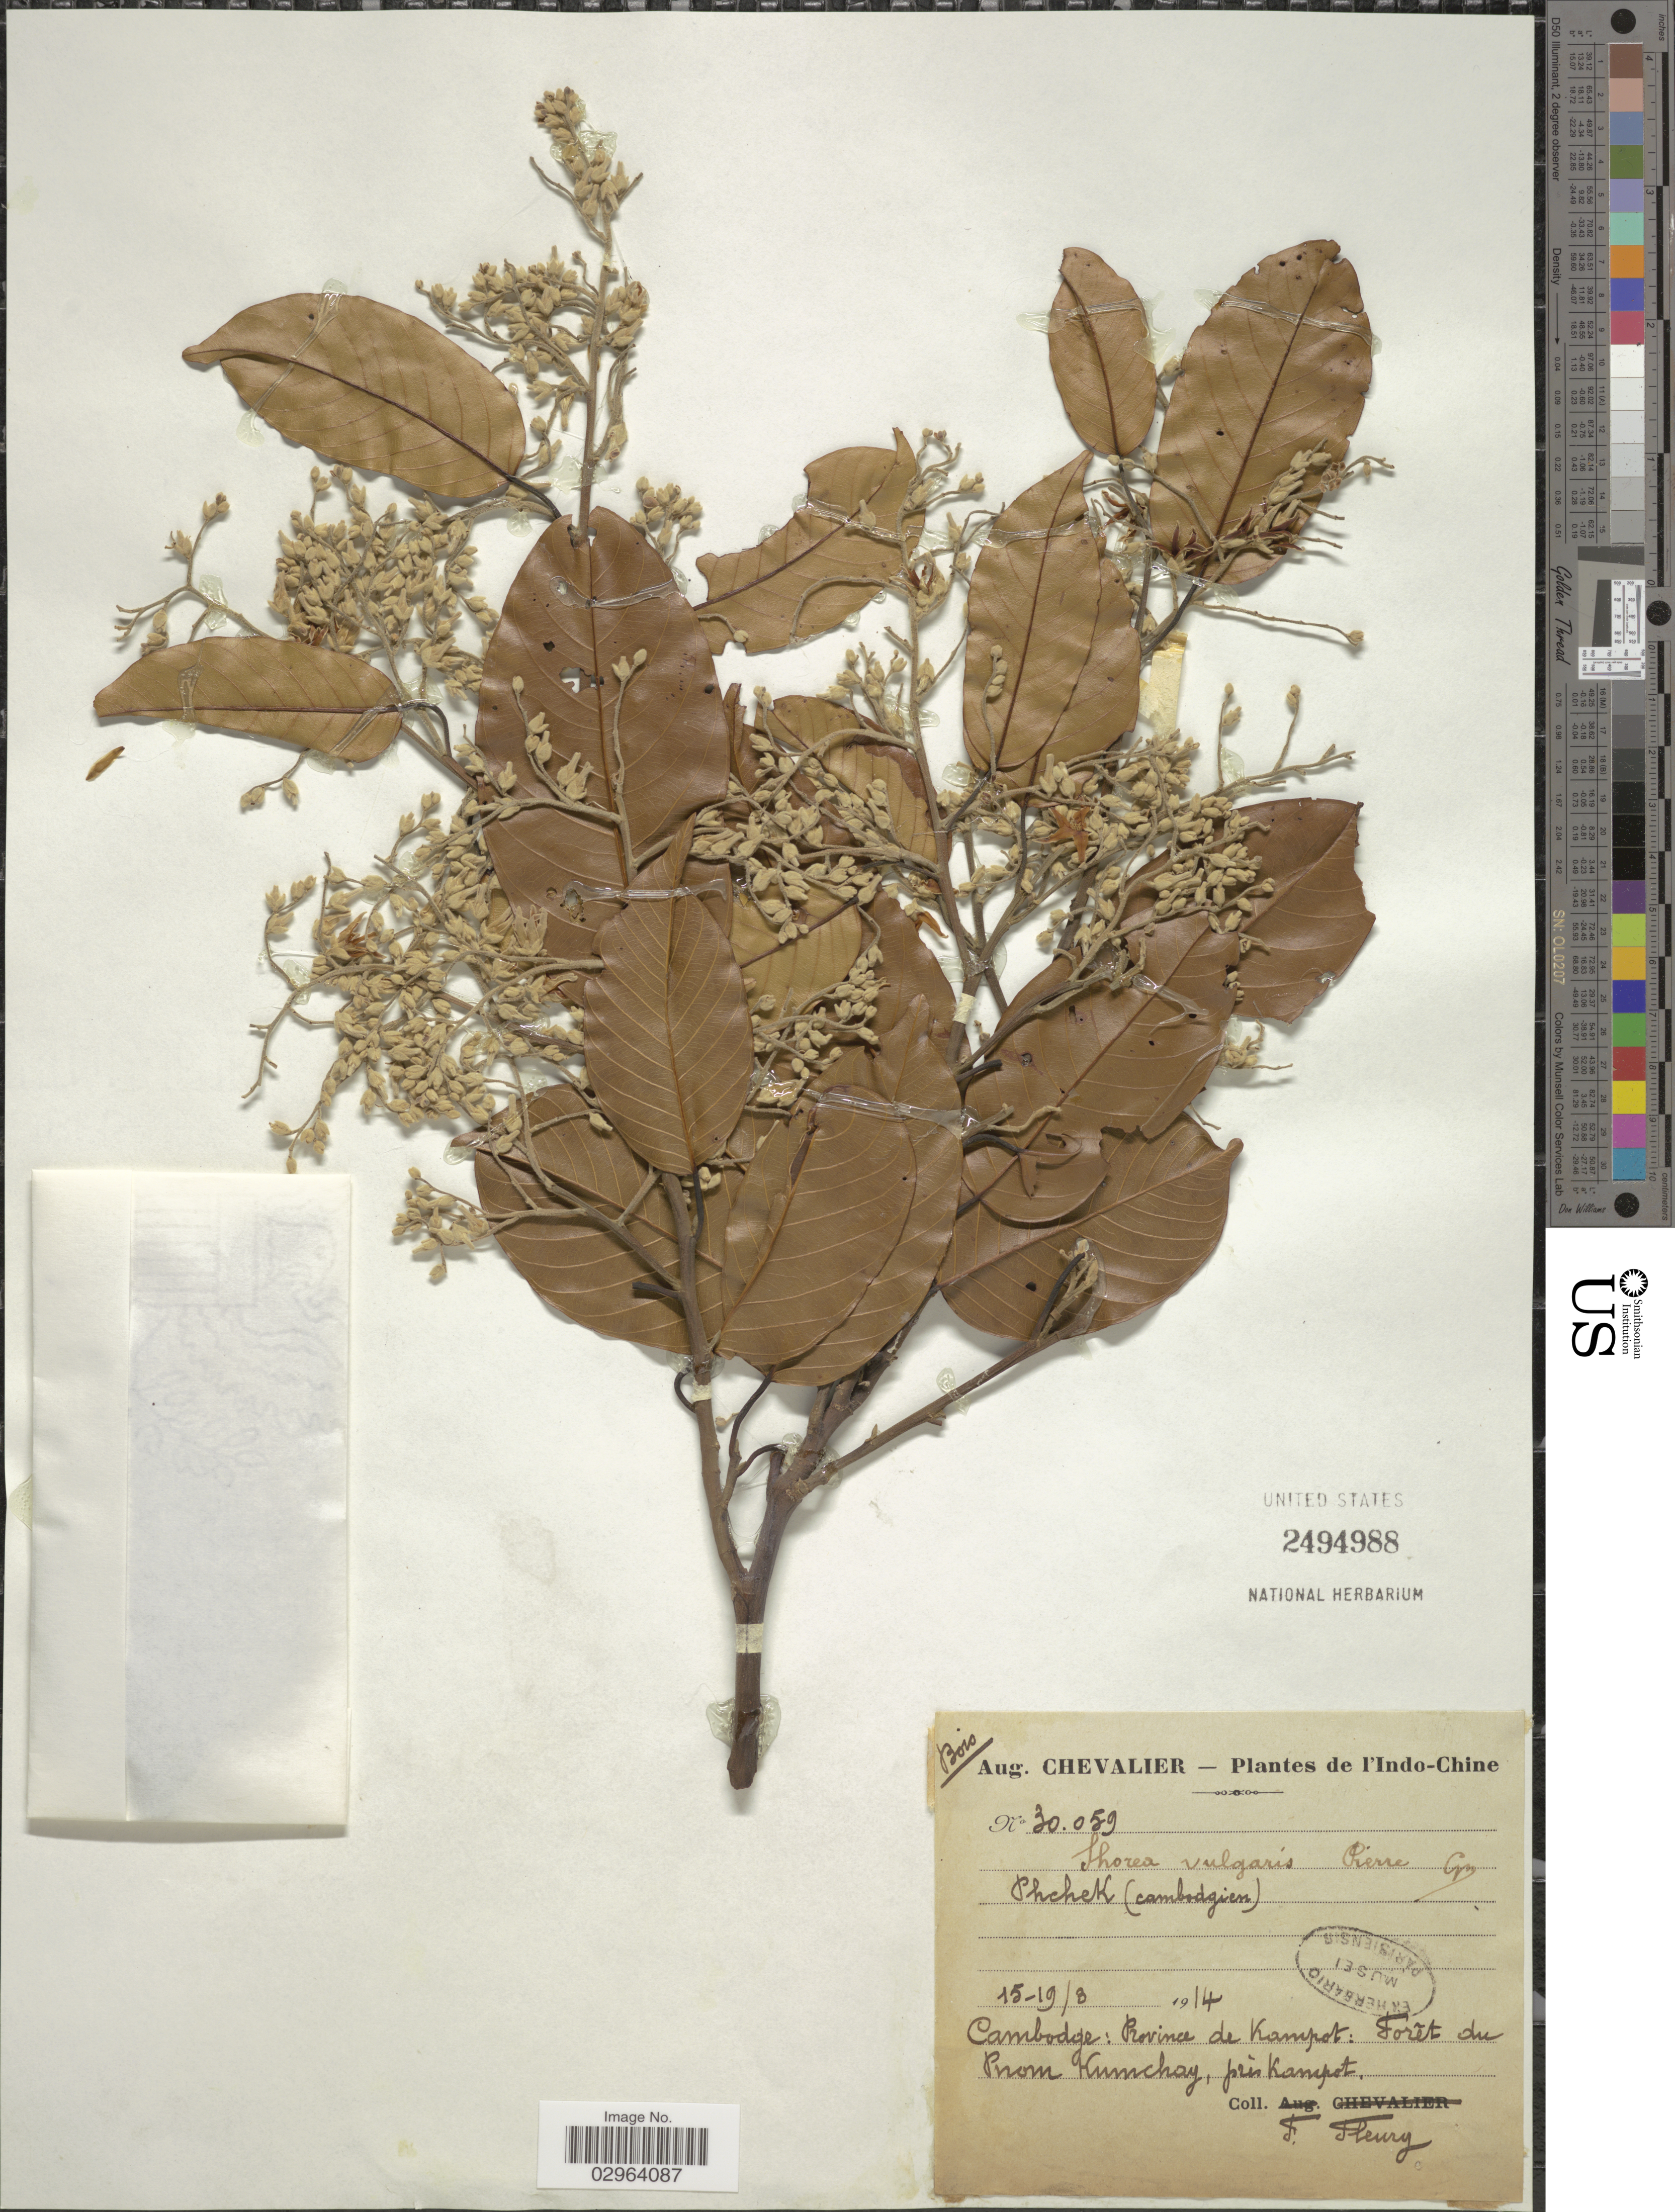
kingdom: Plantae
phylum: Tracheophyta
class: Magnoliopsida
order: Malvales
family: Dipterocarpaceae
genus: Shorea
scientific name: Shorea thorelii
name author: Pierre ex Laness.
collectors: F. Fleury & A. J. Chevalier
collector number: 30059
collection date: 1914-08-15/1914-08-19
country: Cambodia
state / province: Kâmpât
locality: L'Indo-Chine. Forêt du Pnom Kumchay, prés Kampot.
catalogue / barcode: US 2494988